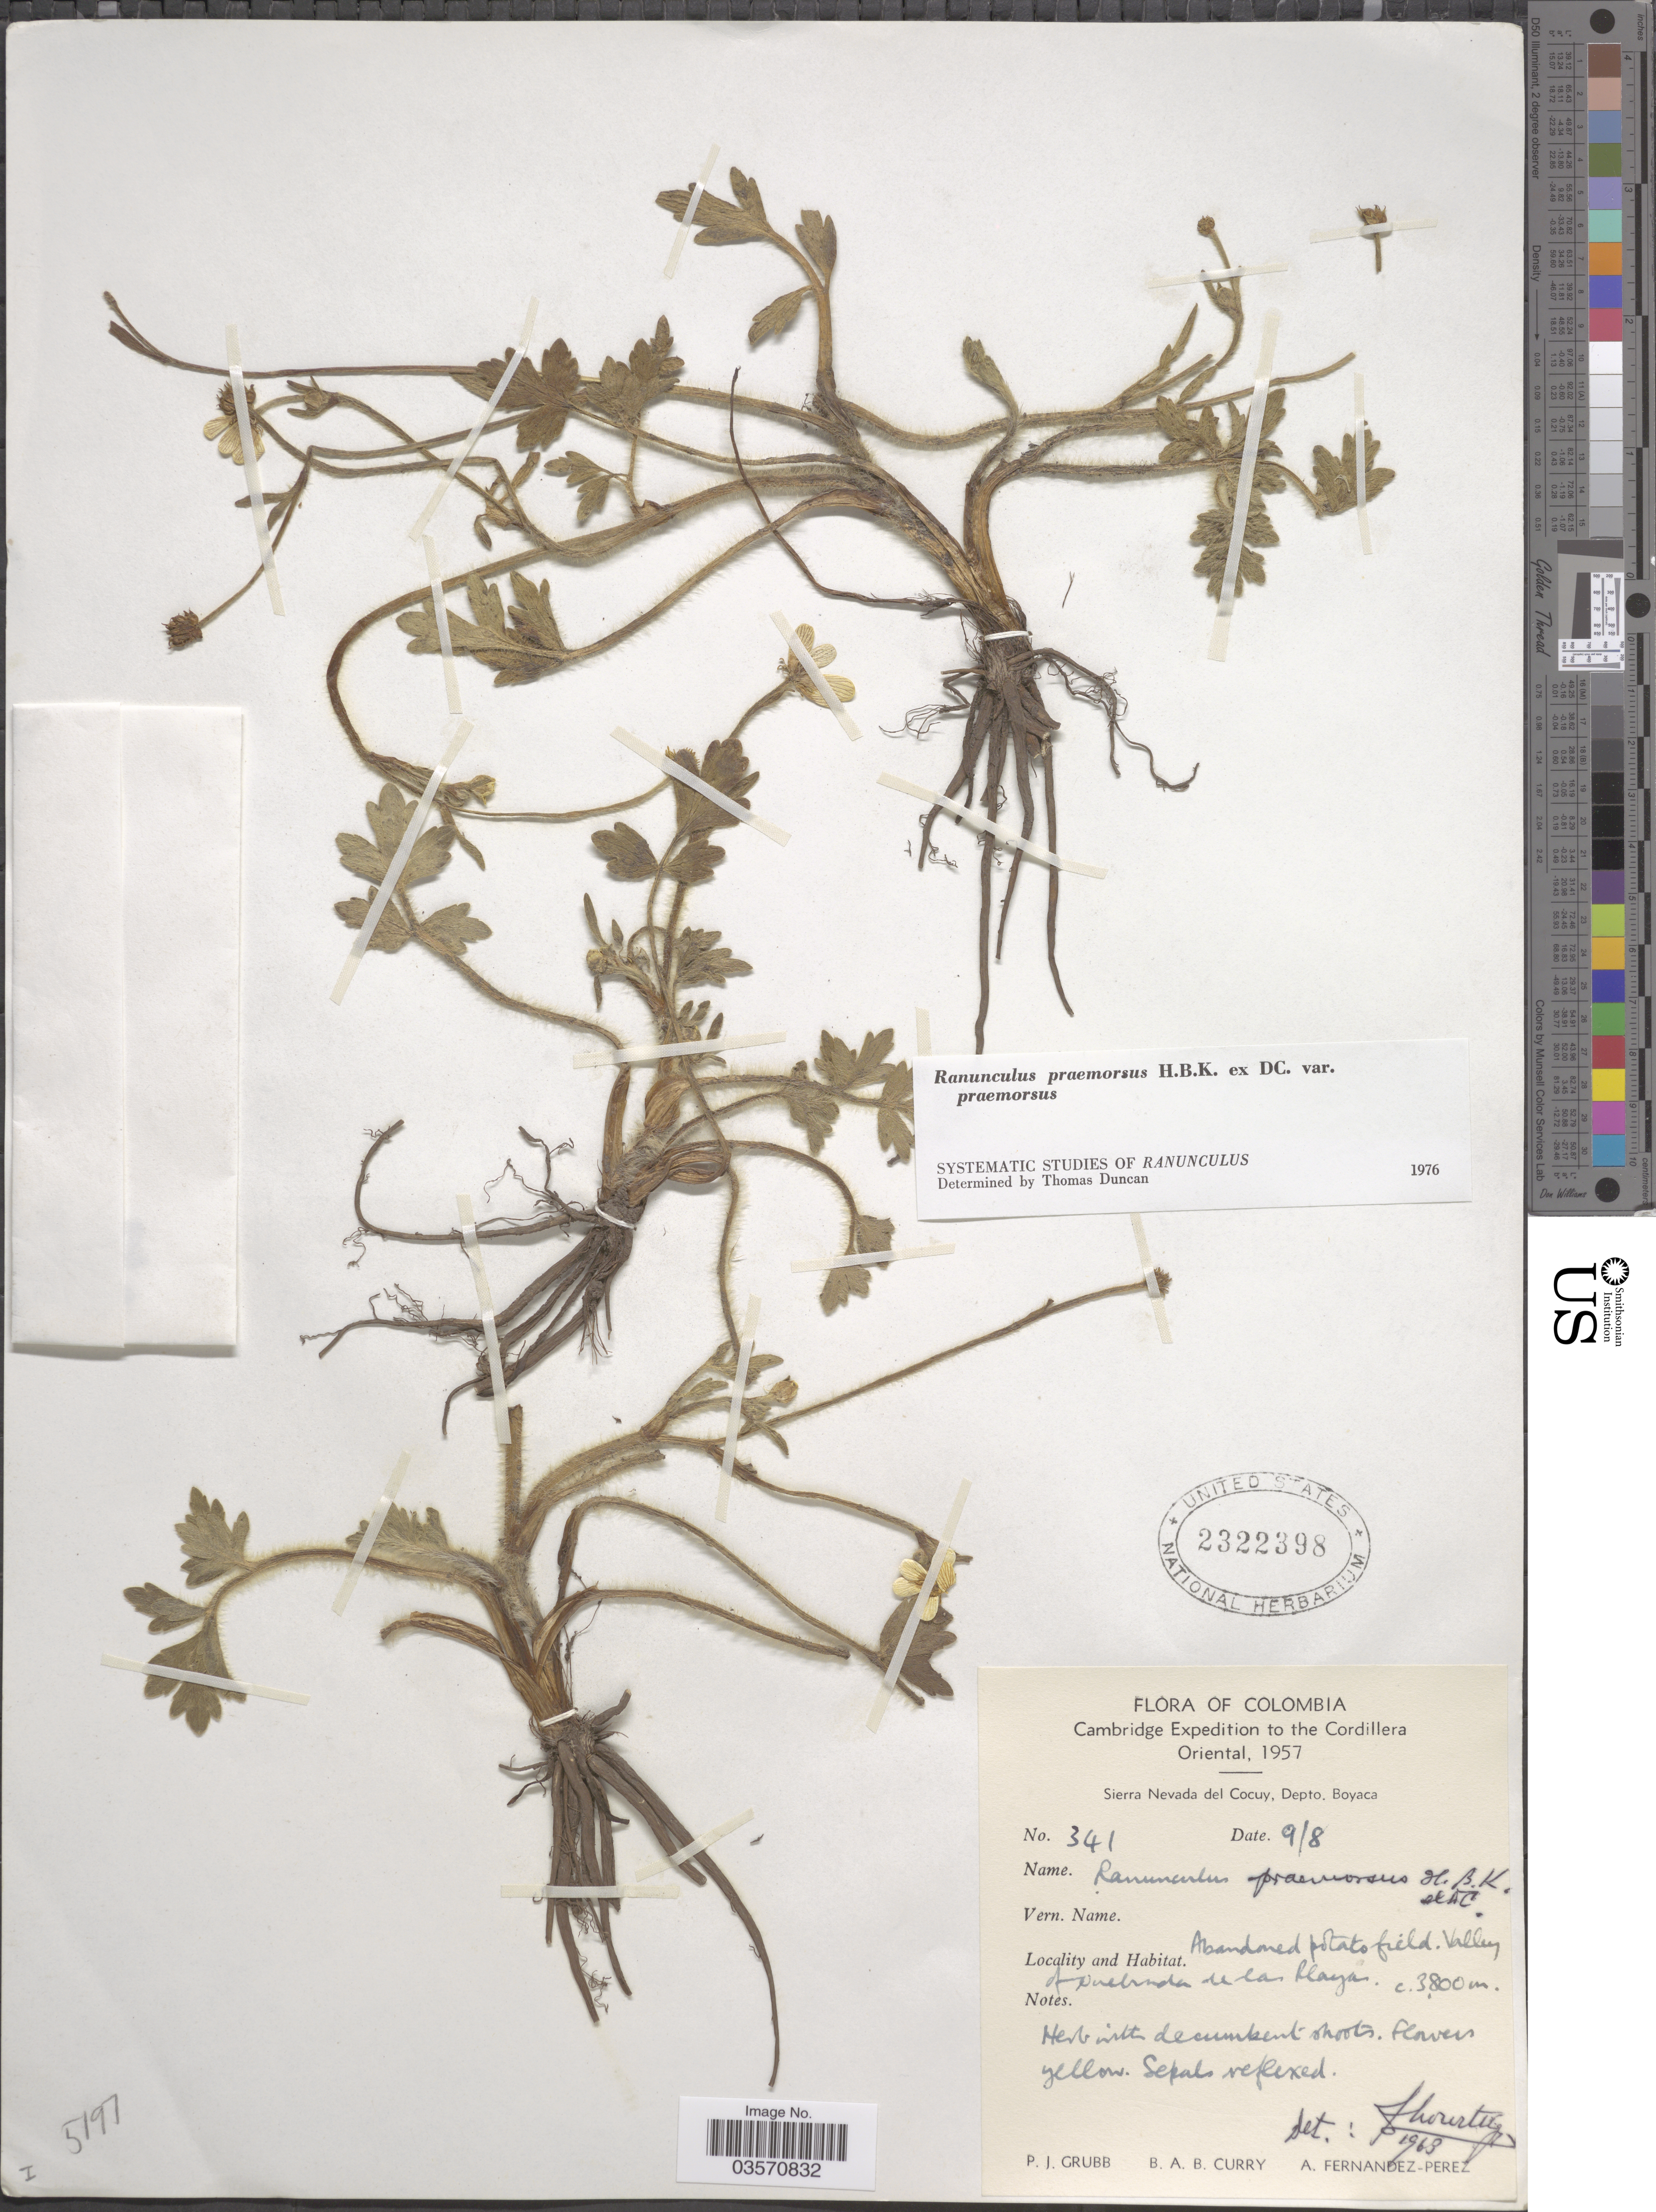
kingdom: Plantae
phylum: Tracheophyta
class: Magnoliopsida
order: Ranunculales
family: Ranunculaceae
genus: Ranunculus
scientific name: Ranunculus praemorsus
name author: Kunth ex DC.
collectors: P. J. Grubb, B. A. B. Curry & A. Fernández-Pérez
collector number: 341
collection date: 1957-08-09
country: Colombia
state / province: Boyacá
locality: Cordillera Oriental. Sierra Nevada del Cocuy, Depto. Boyaca. Valley of Quebrada de las Playas.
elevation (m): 3800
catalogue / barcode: US 2322398